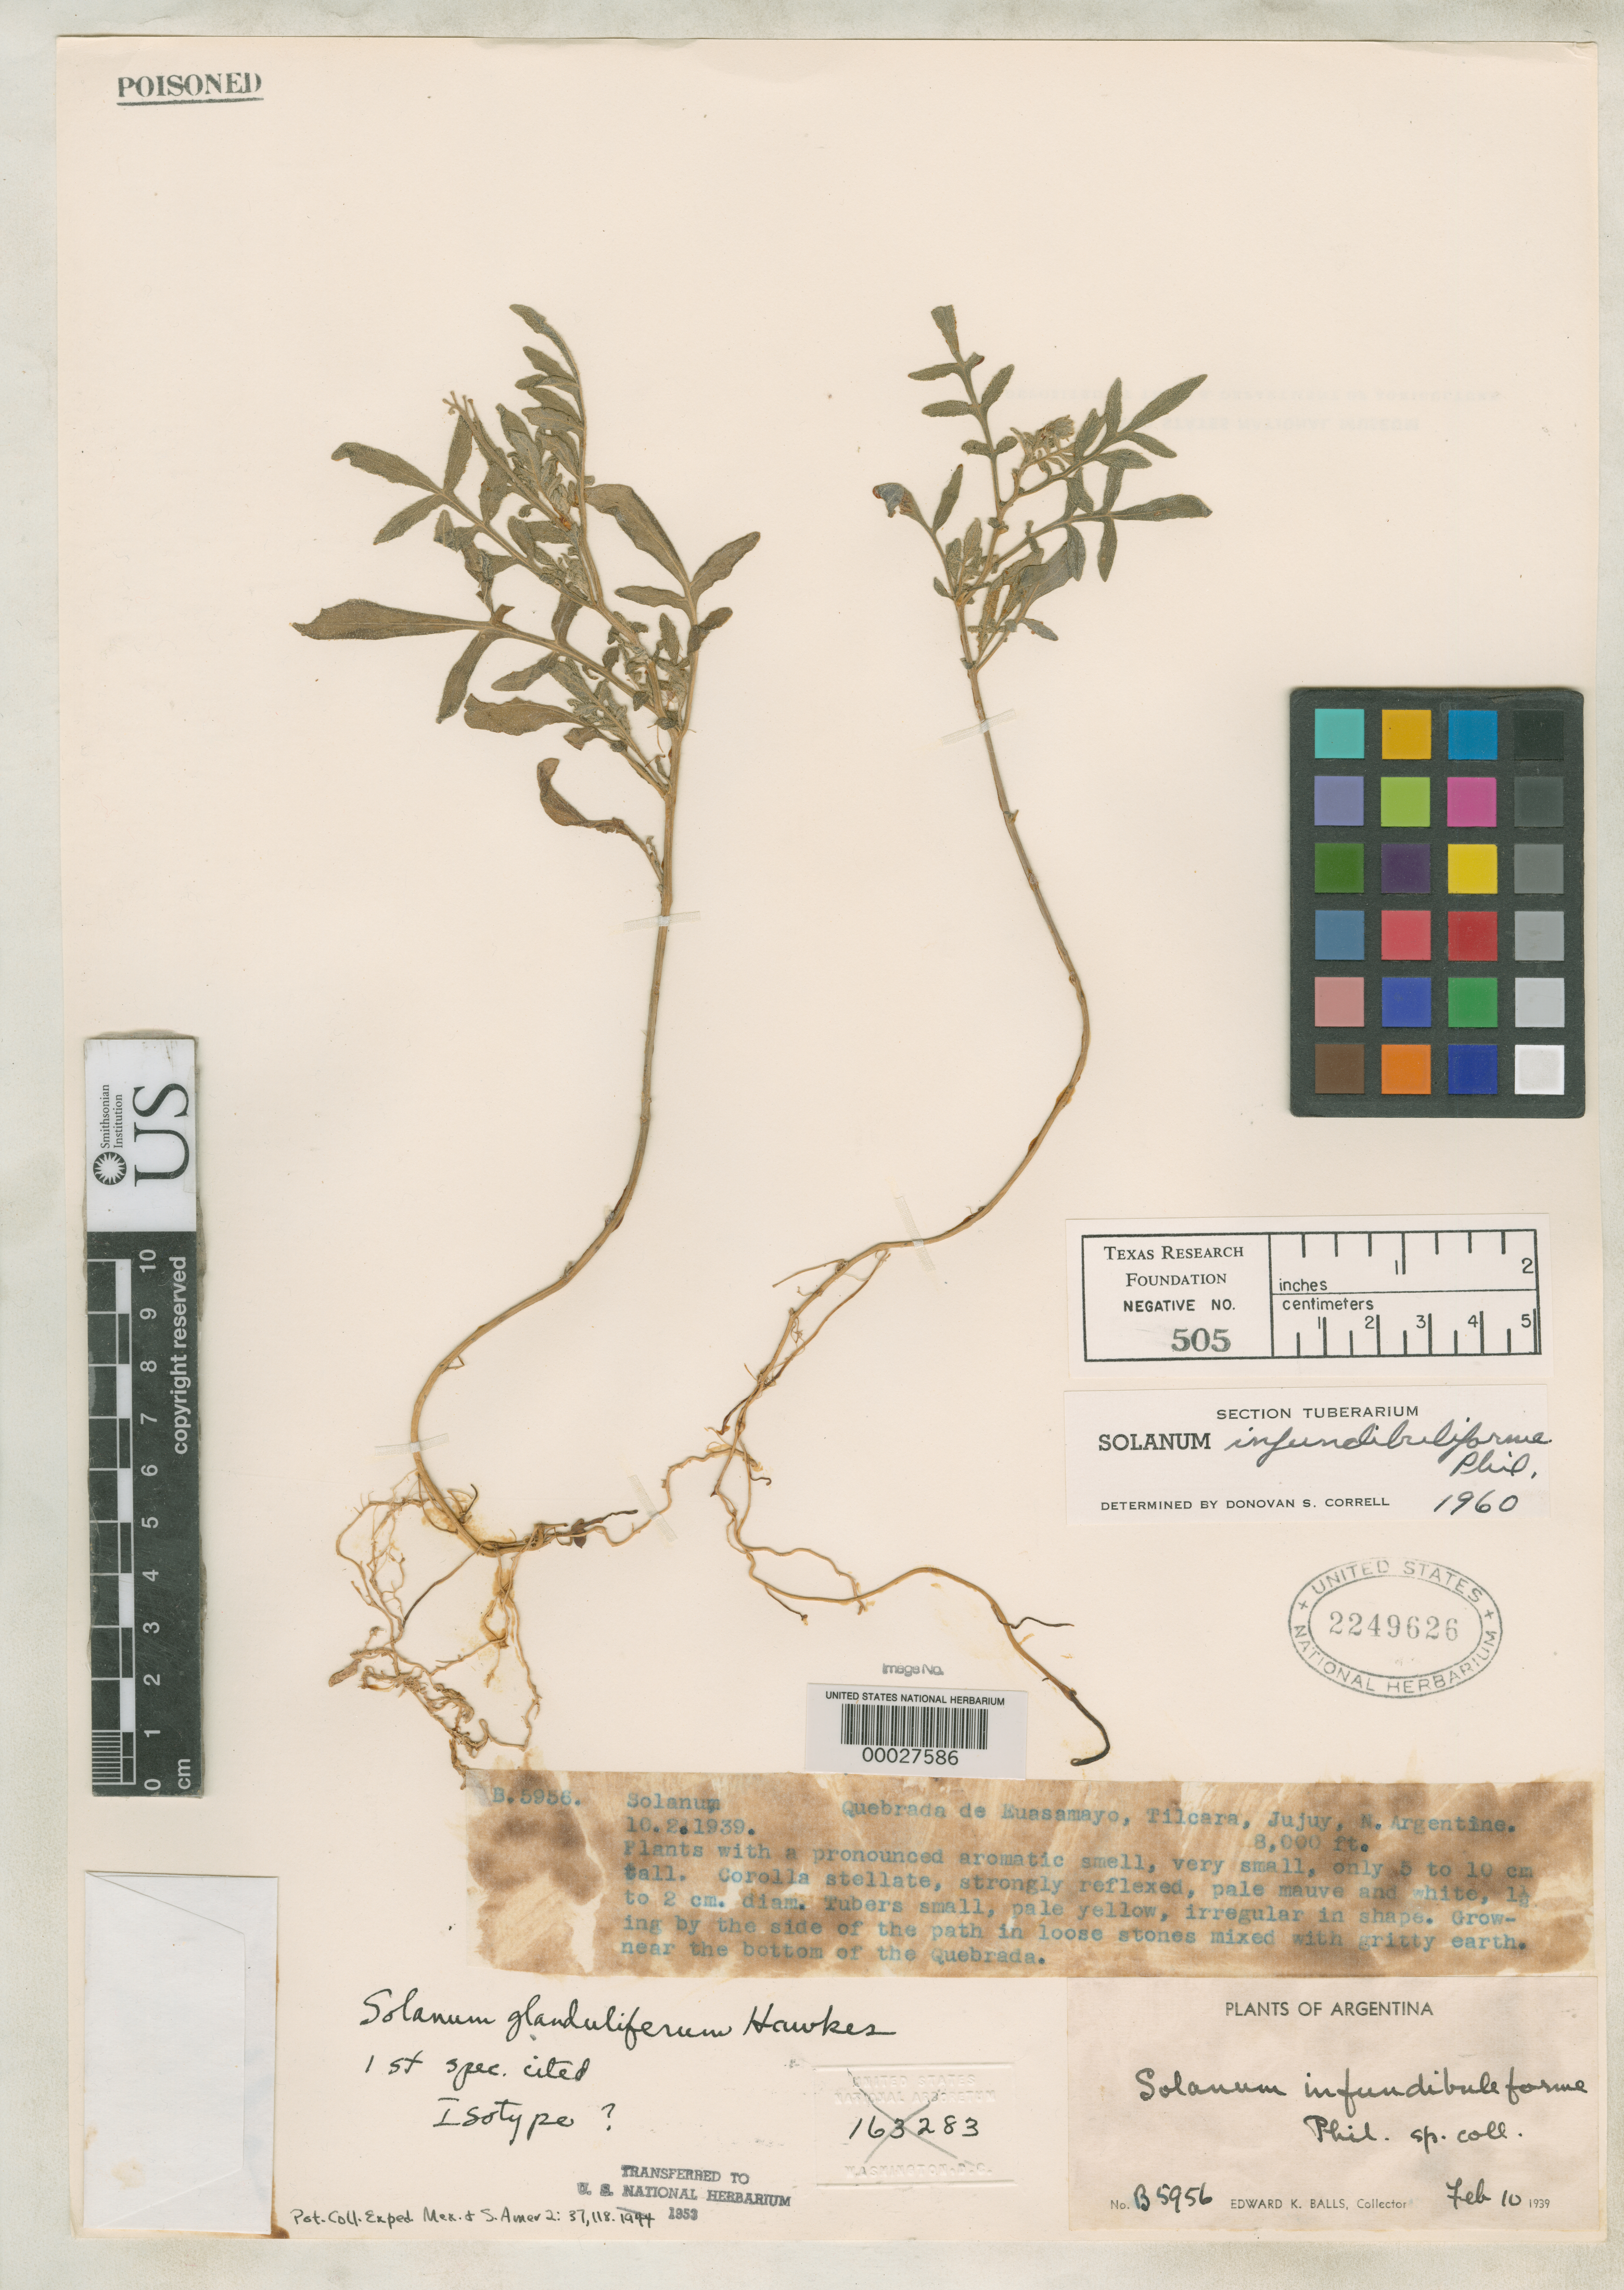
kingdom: Plantae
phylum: Tracheophyta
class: Magnoliopsida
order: Solanales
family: Solanaceae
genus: Solanum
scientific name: Solanum glanduliferum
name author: Hawkes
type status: Syntype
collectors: E. K. Balls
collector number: B 5956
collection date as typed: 10 Feb 1939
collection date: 1939-02-10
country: Argentina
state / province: Jujuy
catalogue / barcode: US 2249626